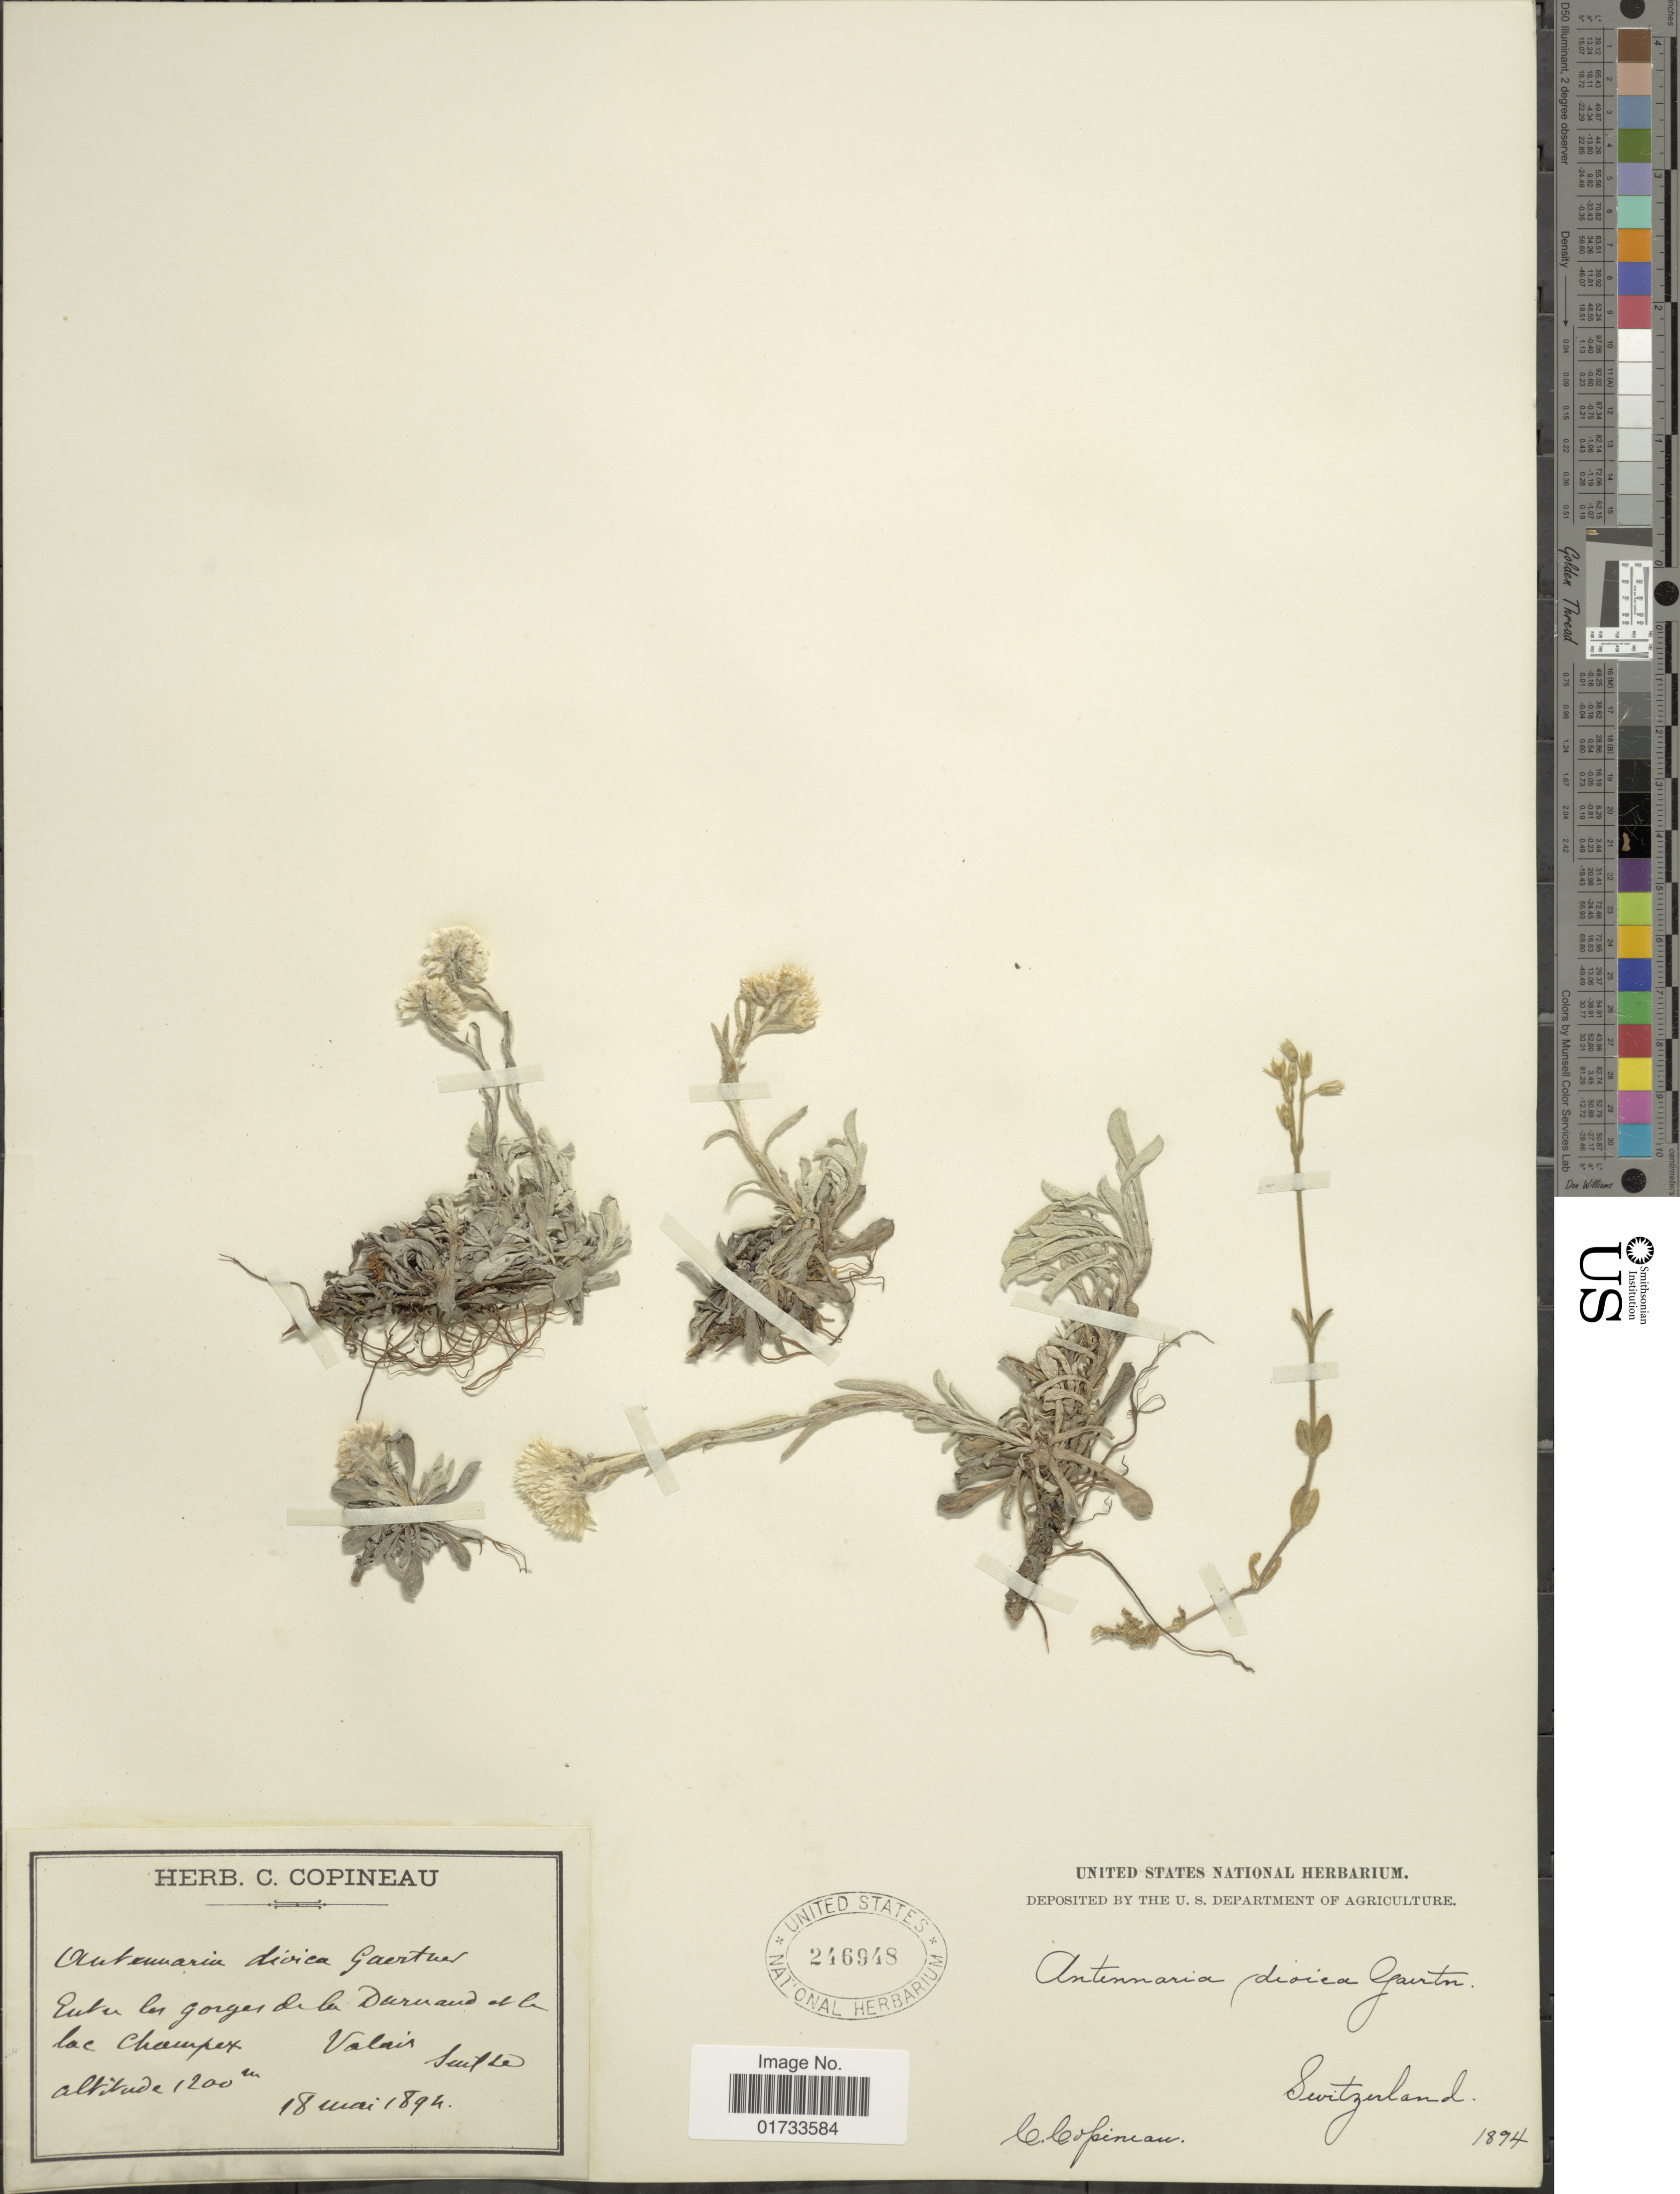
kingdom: Plantae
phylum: Tracheophyta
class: Magnoliopsida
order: Asterales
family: Asteraceae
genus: Antennaria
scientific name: Antennaria dioica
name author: (L.) Gaertn.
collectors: C. Copineau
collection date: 1894-05-18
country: Switzerland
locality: Euter les gorges de la Curu and et la lac Chaupex, Valais,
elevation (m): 1200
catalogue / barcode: US 246948